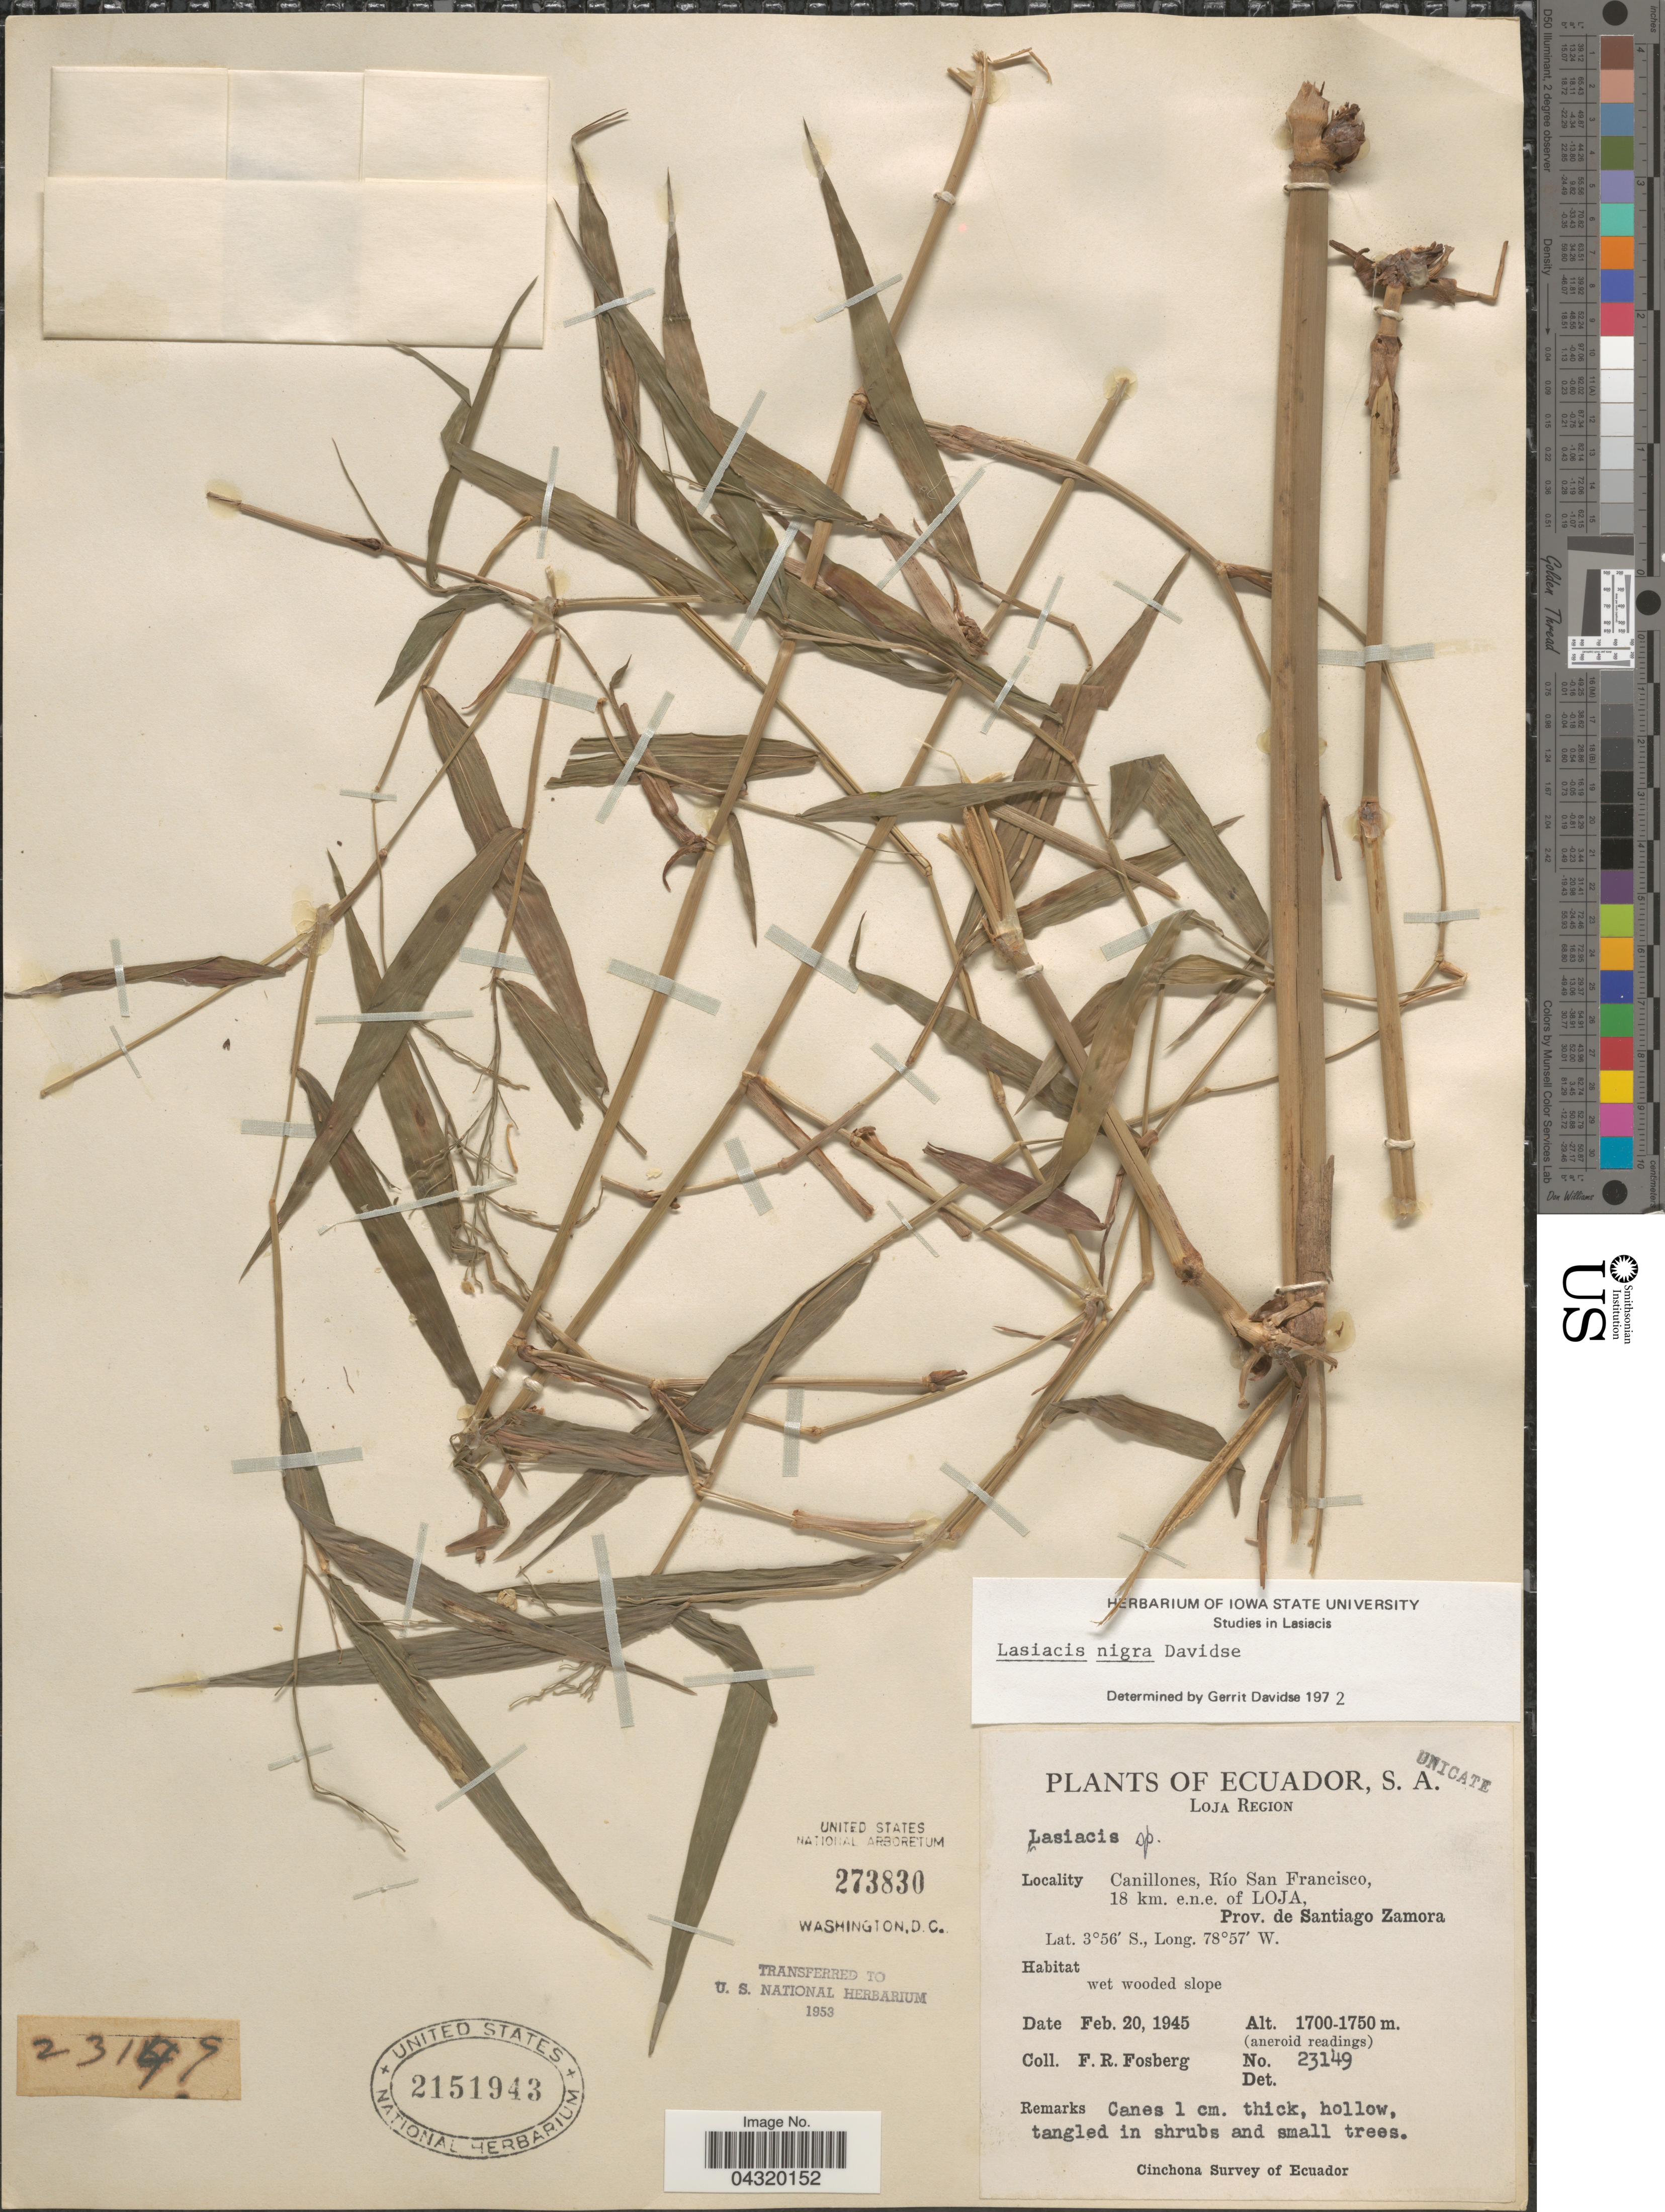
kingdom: Plantae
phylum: Tracheophyta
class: Liliopsida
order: Poales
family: Poaceae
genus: Lasiacis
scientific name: Lasiacis nigra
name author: Davidse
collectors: F. R. Fosberg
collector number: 23149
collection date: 1945-02-20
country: Ecuador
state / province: Loja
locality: Loja Region. Canillones, Río San Francisco, 18 km. e.n.e. of Loja, Prov. de Santiago Zamora. Cinchona Survey of Ecuador.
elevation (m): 1700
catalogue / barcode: US 2151943